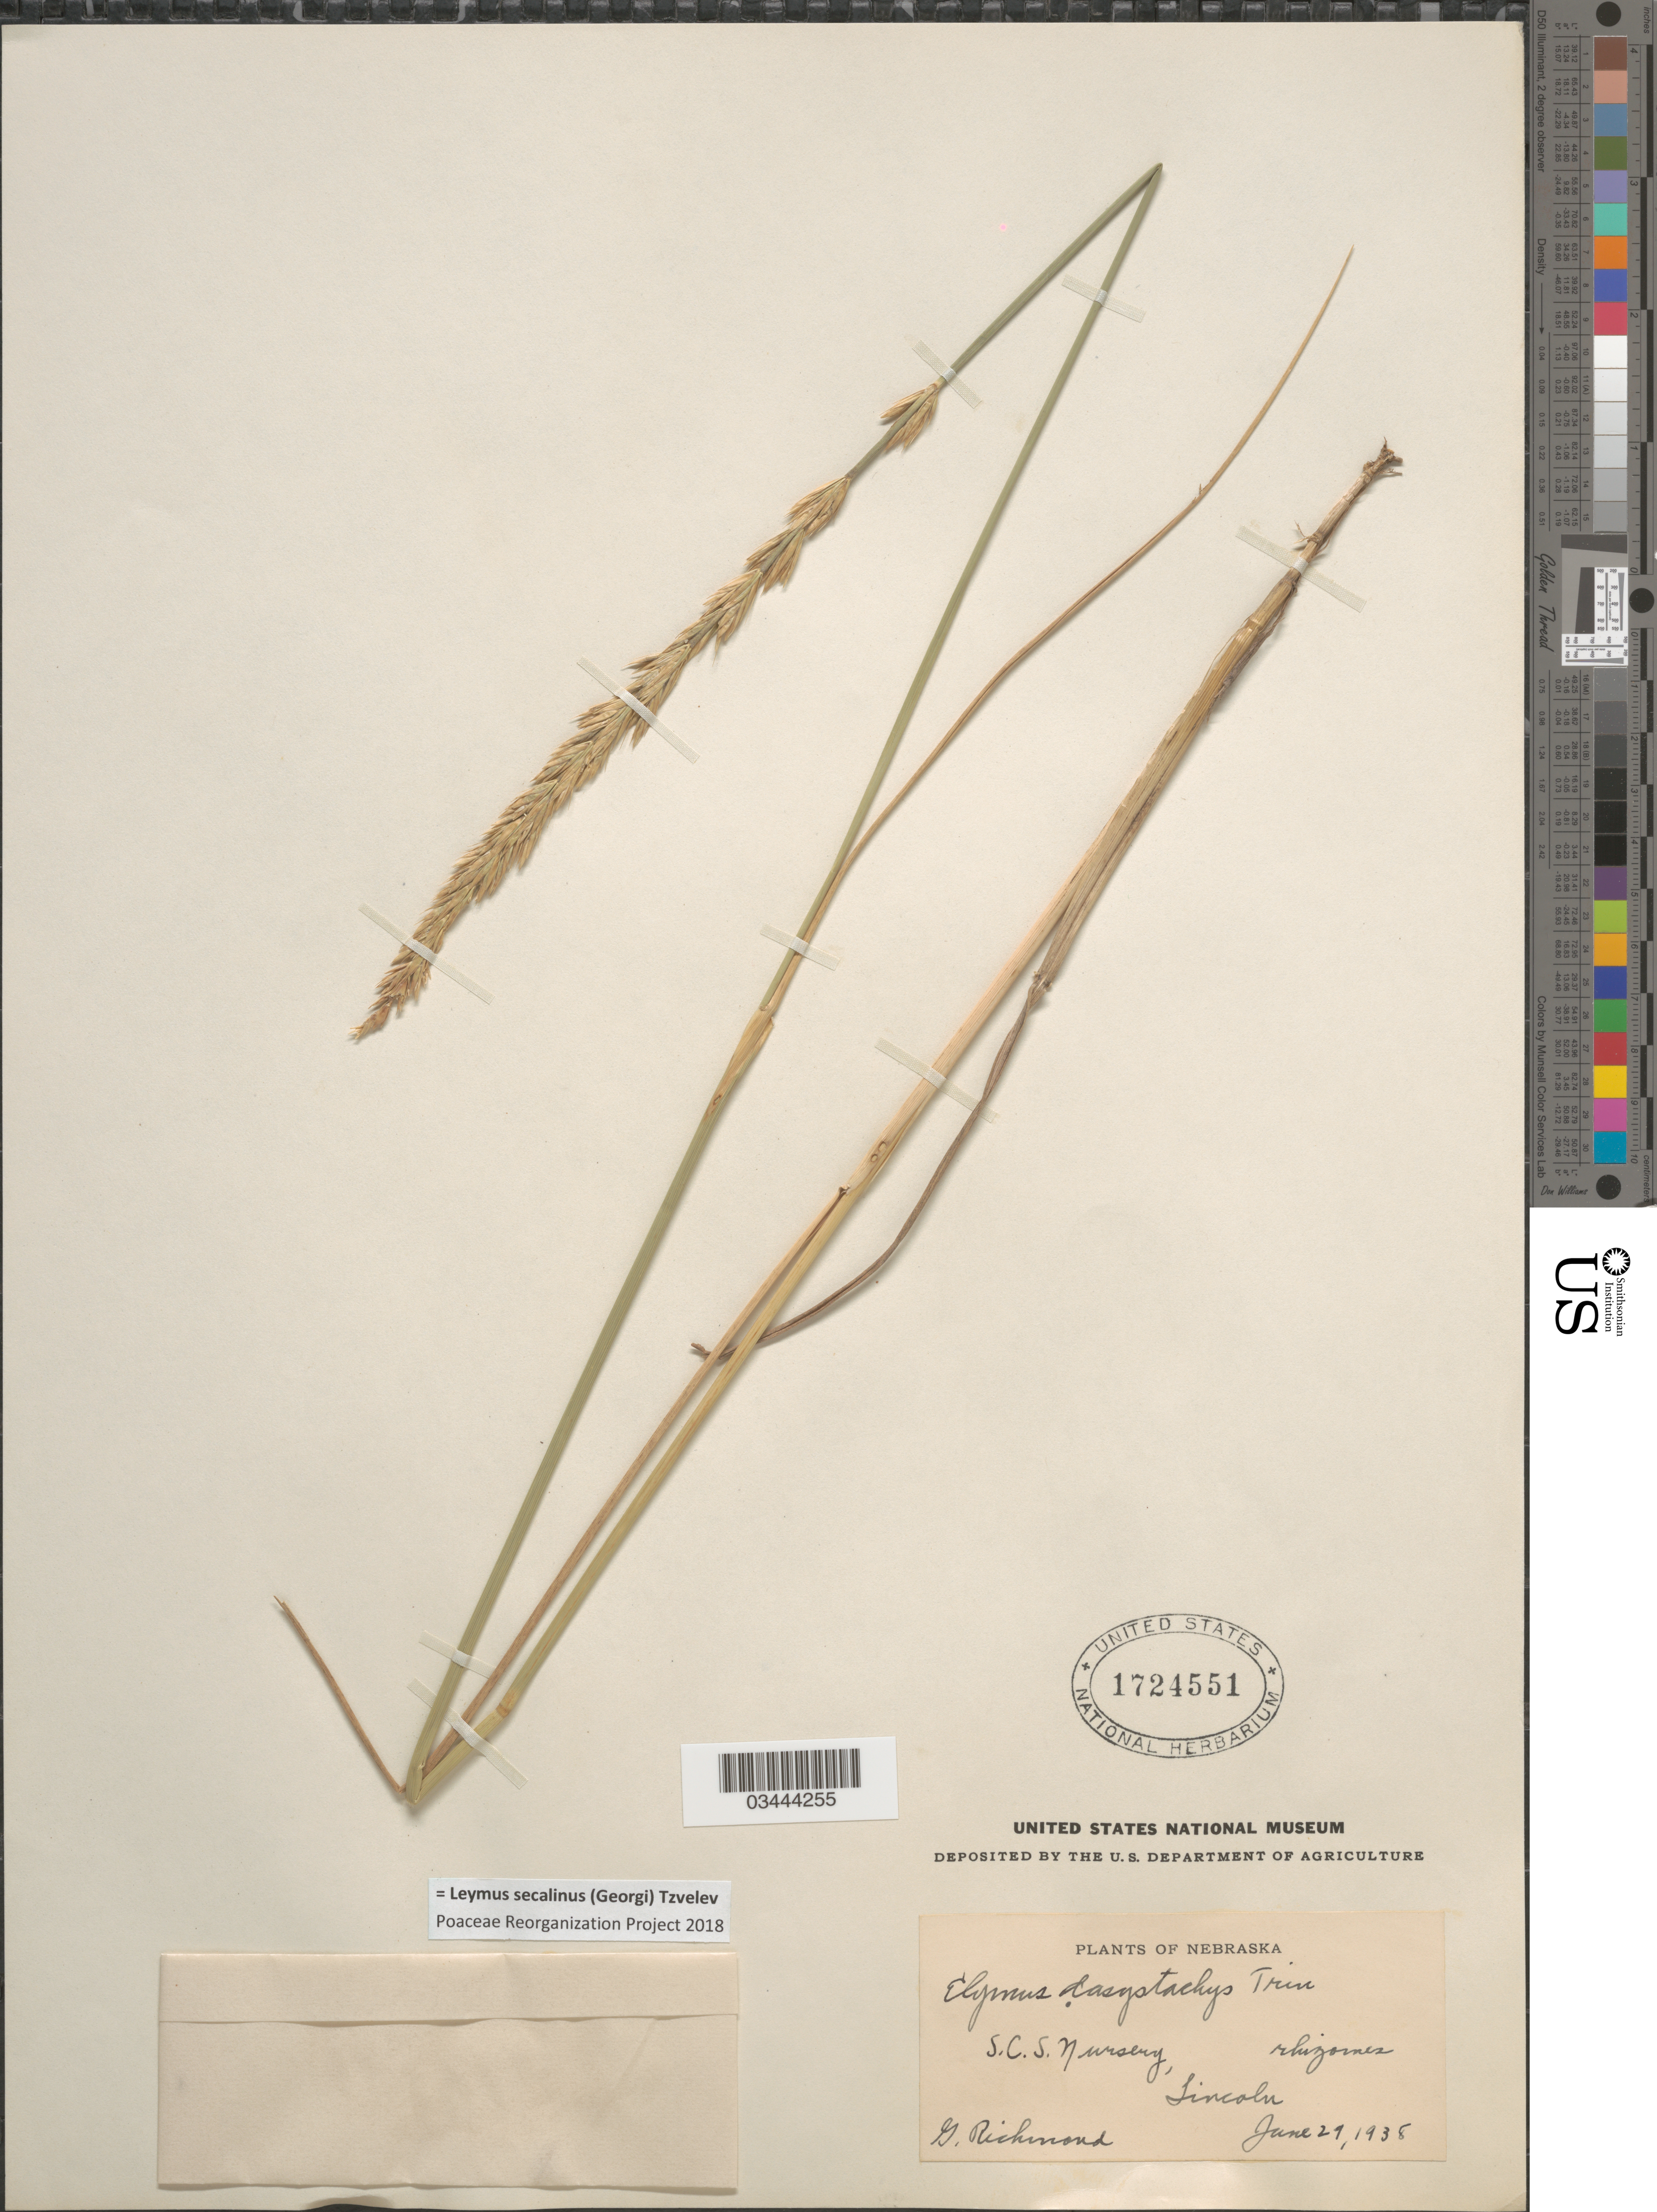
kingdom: Plantae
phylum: Tracheophyta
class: Liliopsida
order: Poales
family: Poaceae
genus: Leymus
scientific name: Leymus secalinus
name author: (Georgi) Tzvelev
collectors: G. Richmond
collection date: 1938-06-29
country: United States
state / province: Nebraska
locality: S.C.S. Nursery, Lincoln.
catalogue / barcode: US 1724551